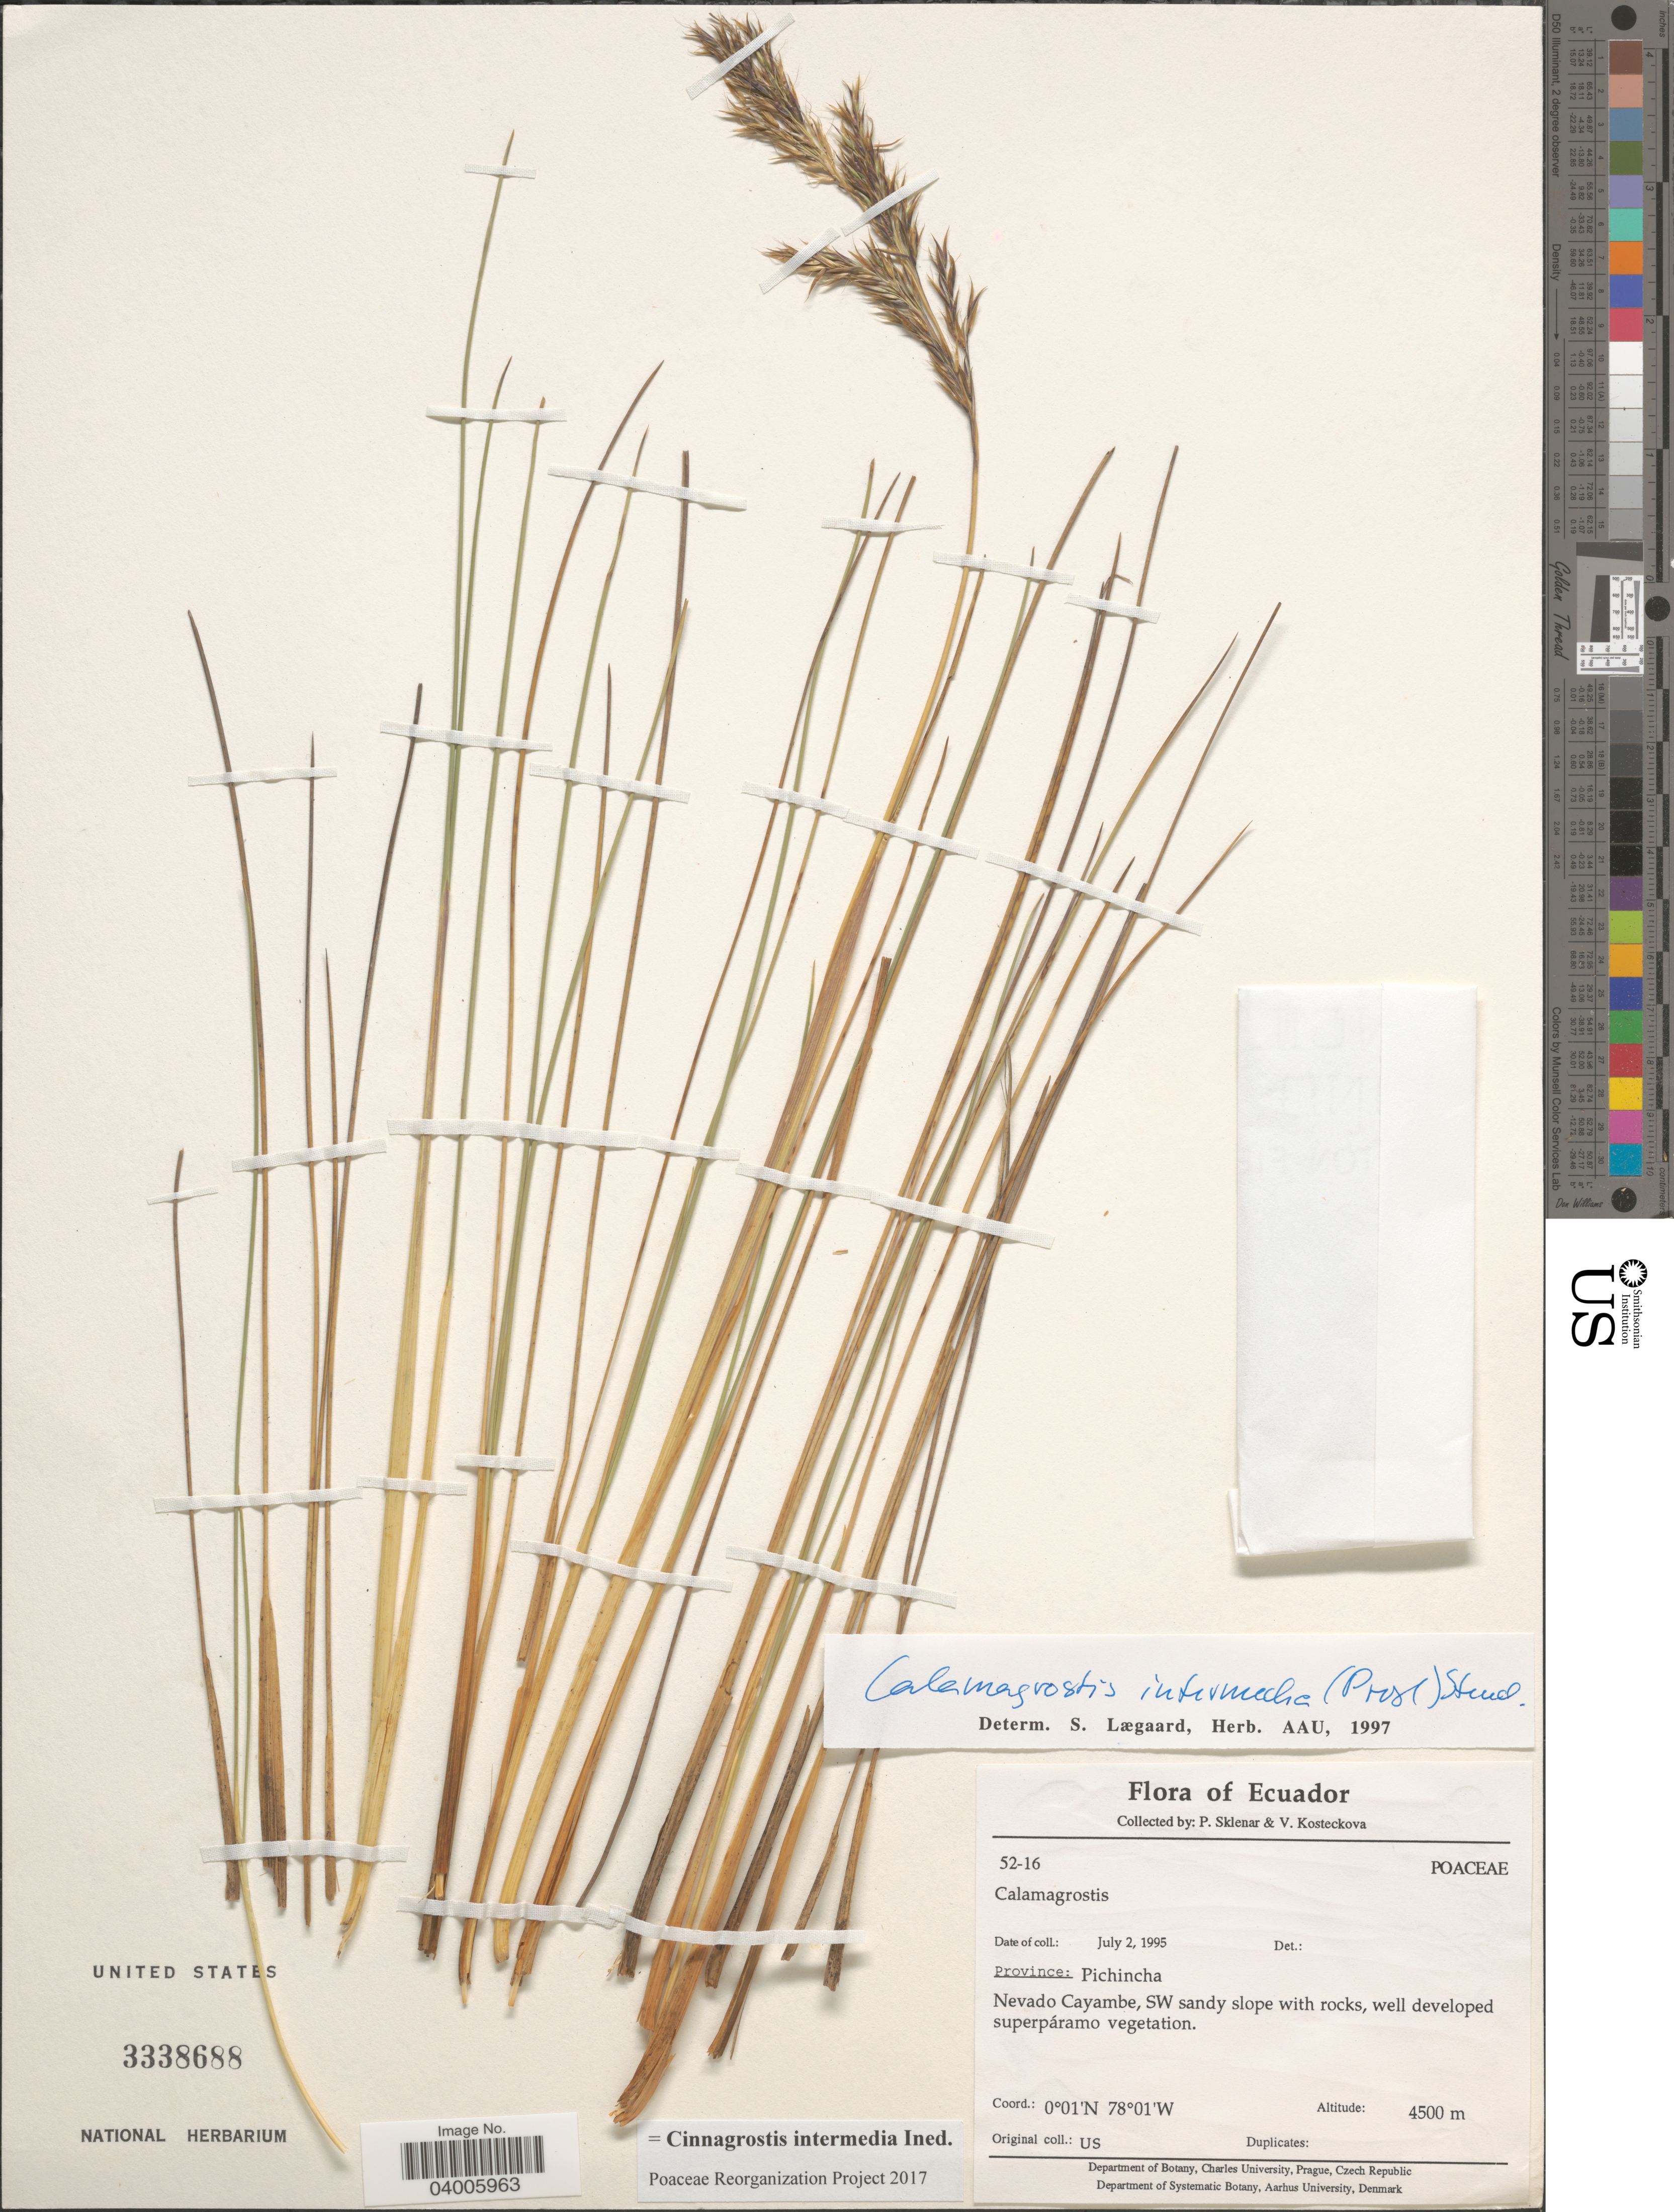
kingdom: Plantae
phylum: Tracheophyta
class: Liliopsida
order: Poales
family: Poaceae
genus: Cinnagrostis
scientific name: Cinnagrostis intermedia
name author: (J. Presl) P.M. Peterson et al.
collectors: P. Sklenar & V. Kosteckova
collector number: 52-16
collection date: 1995-07-02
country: Ecuador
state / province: Pichincha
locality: Nevado Cayambe.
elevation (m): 4500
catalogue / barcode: US 3338688